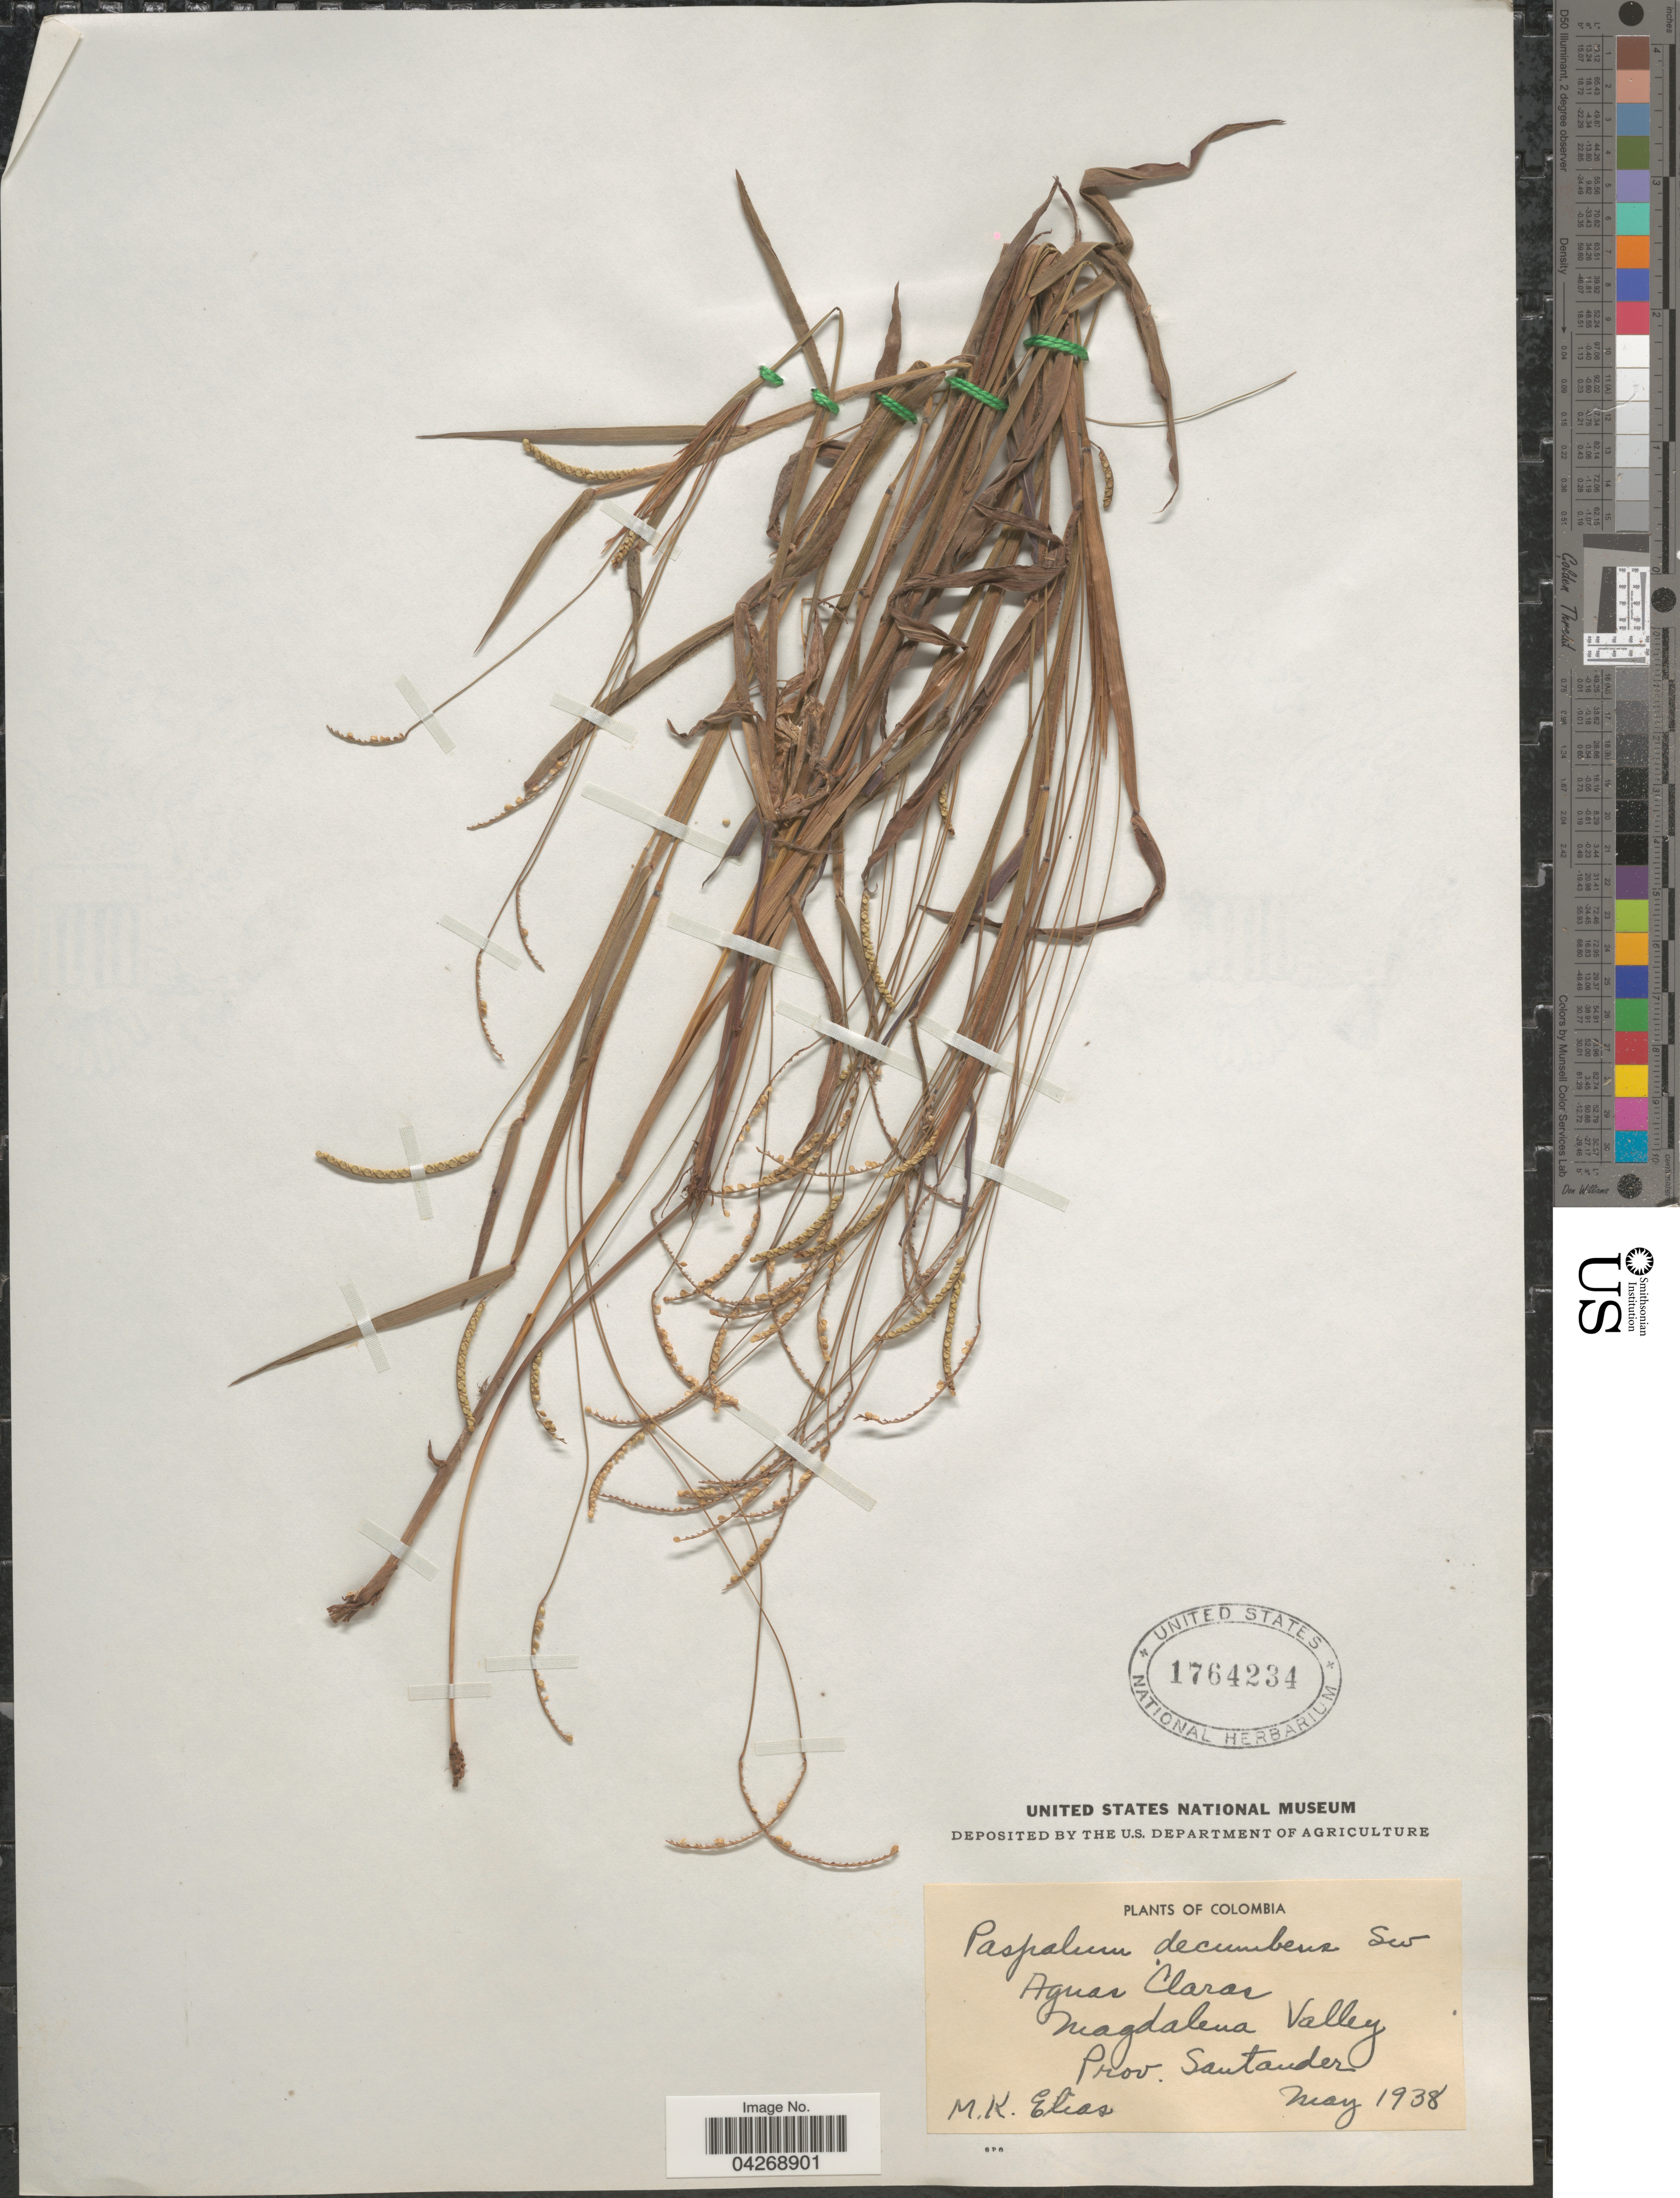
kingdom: Plantae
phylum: Tracheophyta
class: Liliopsida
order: Poales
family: Poaceae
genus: Paspalum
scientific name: Paspalum decumbens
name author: Sw.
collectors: M. Elias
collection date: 1938-05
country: Colombia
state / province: Santander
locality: Aguas Claras. Magdalena Valley.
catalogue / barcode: US 1764234